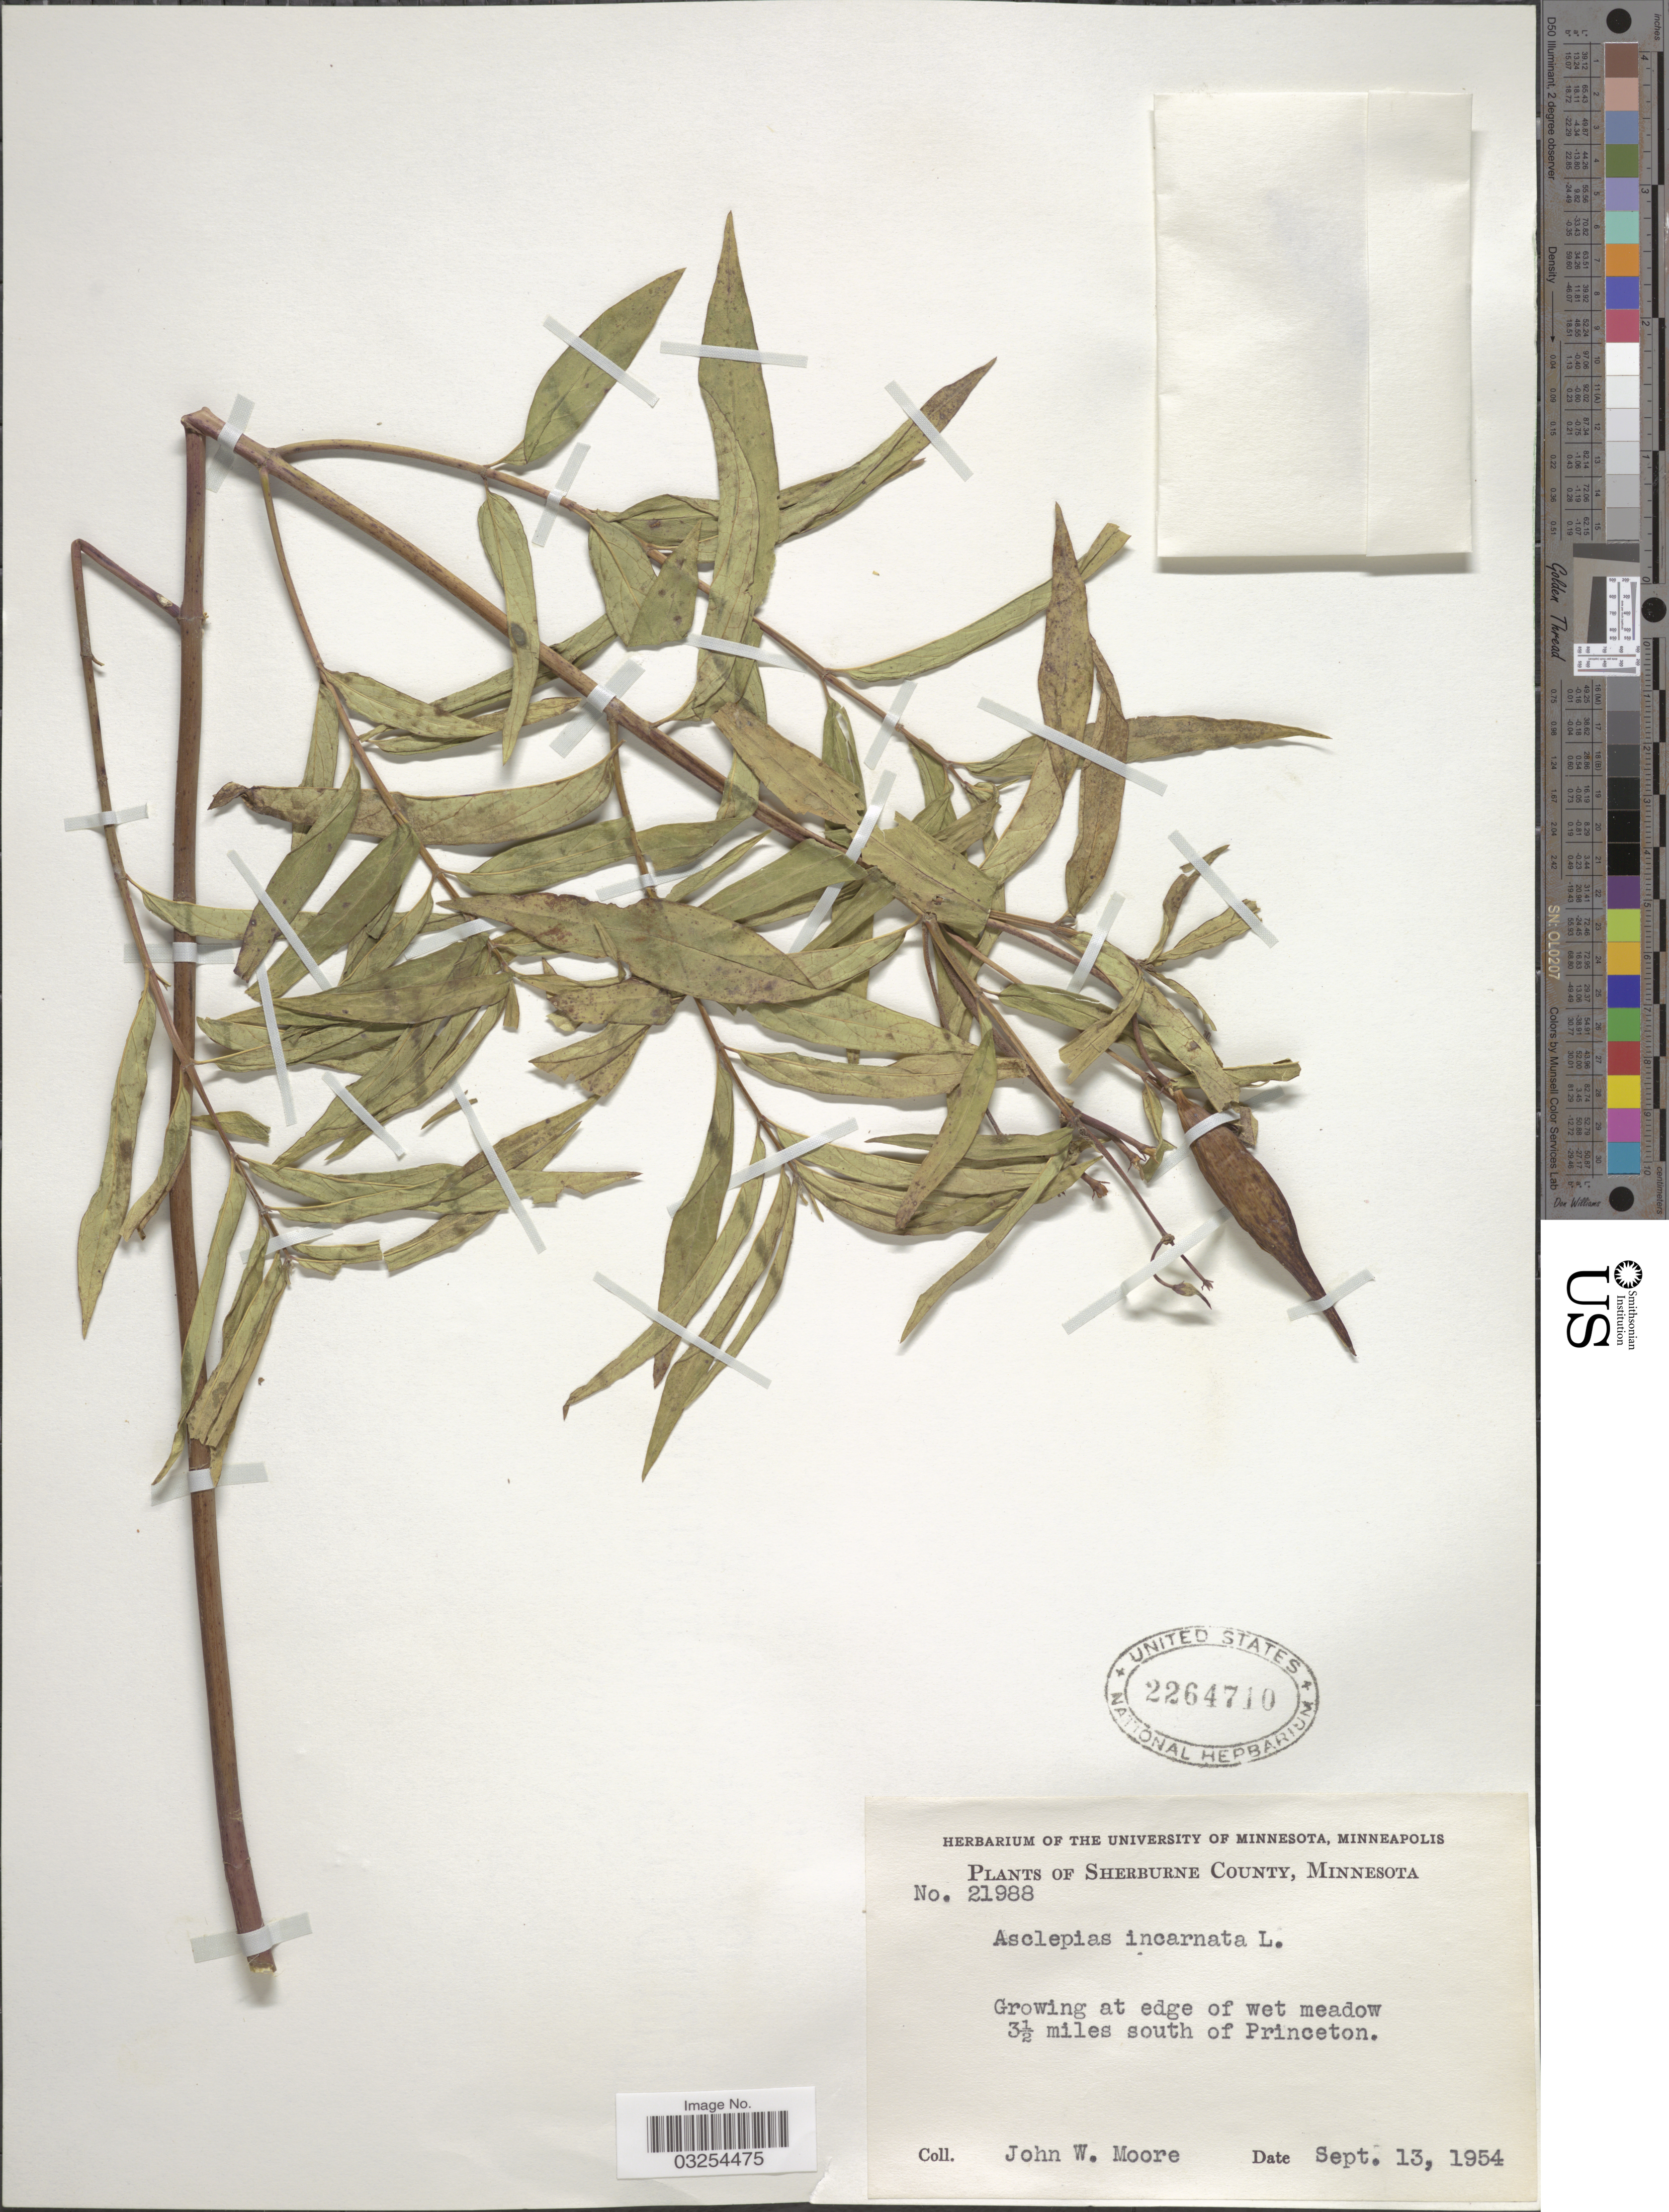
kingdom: Plantae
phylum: Tracheophyta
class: Magnoliopsida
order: Gentianales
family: Apocynaceae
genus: Asclepias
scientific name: Asclepias incarnata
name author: L.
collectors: J. Moore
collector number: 21988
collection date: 1954-09-13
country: United States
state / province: Minnesota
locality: Sherburne County. Growing at edge of west meadow 3½ miles south of Princeton.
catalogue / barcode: US 2264710